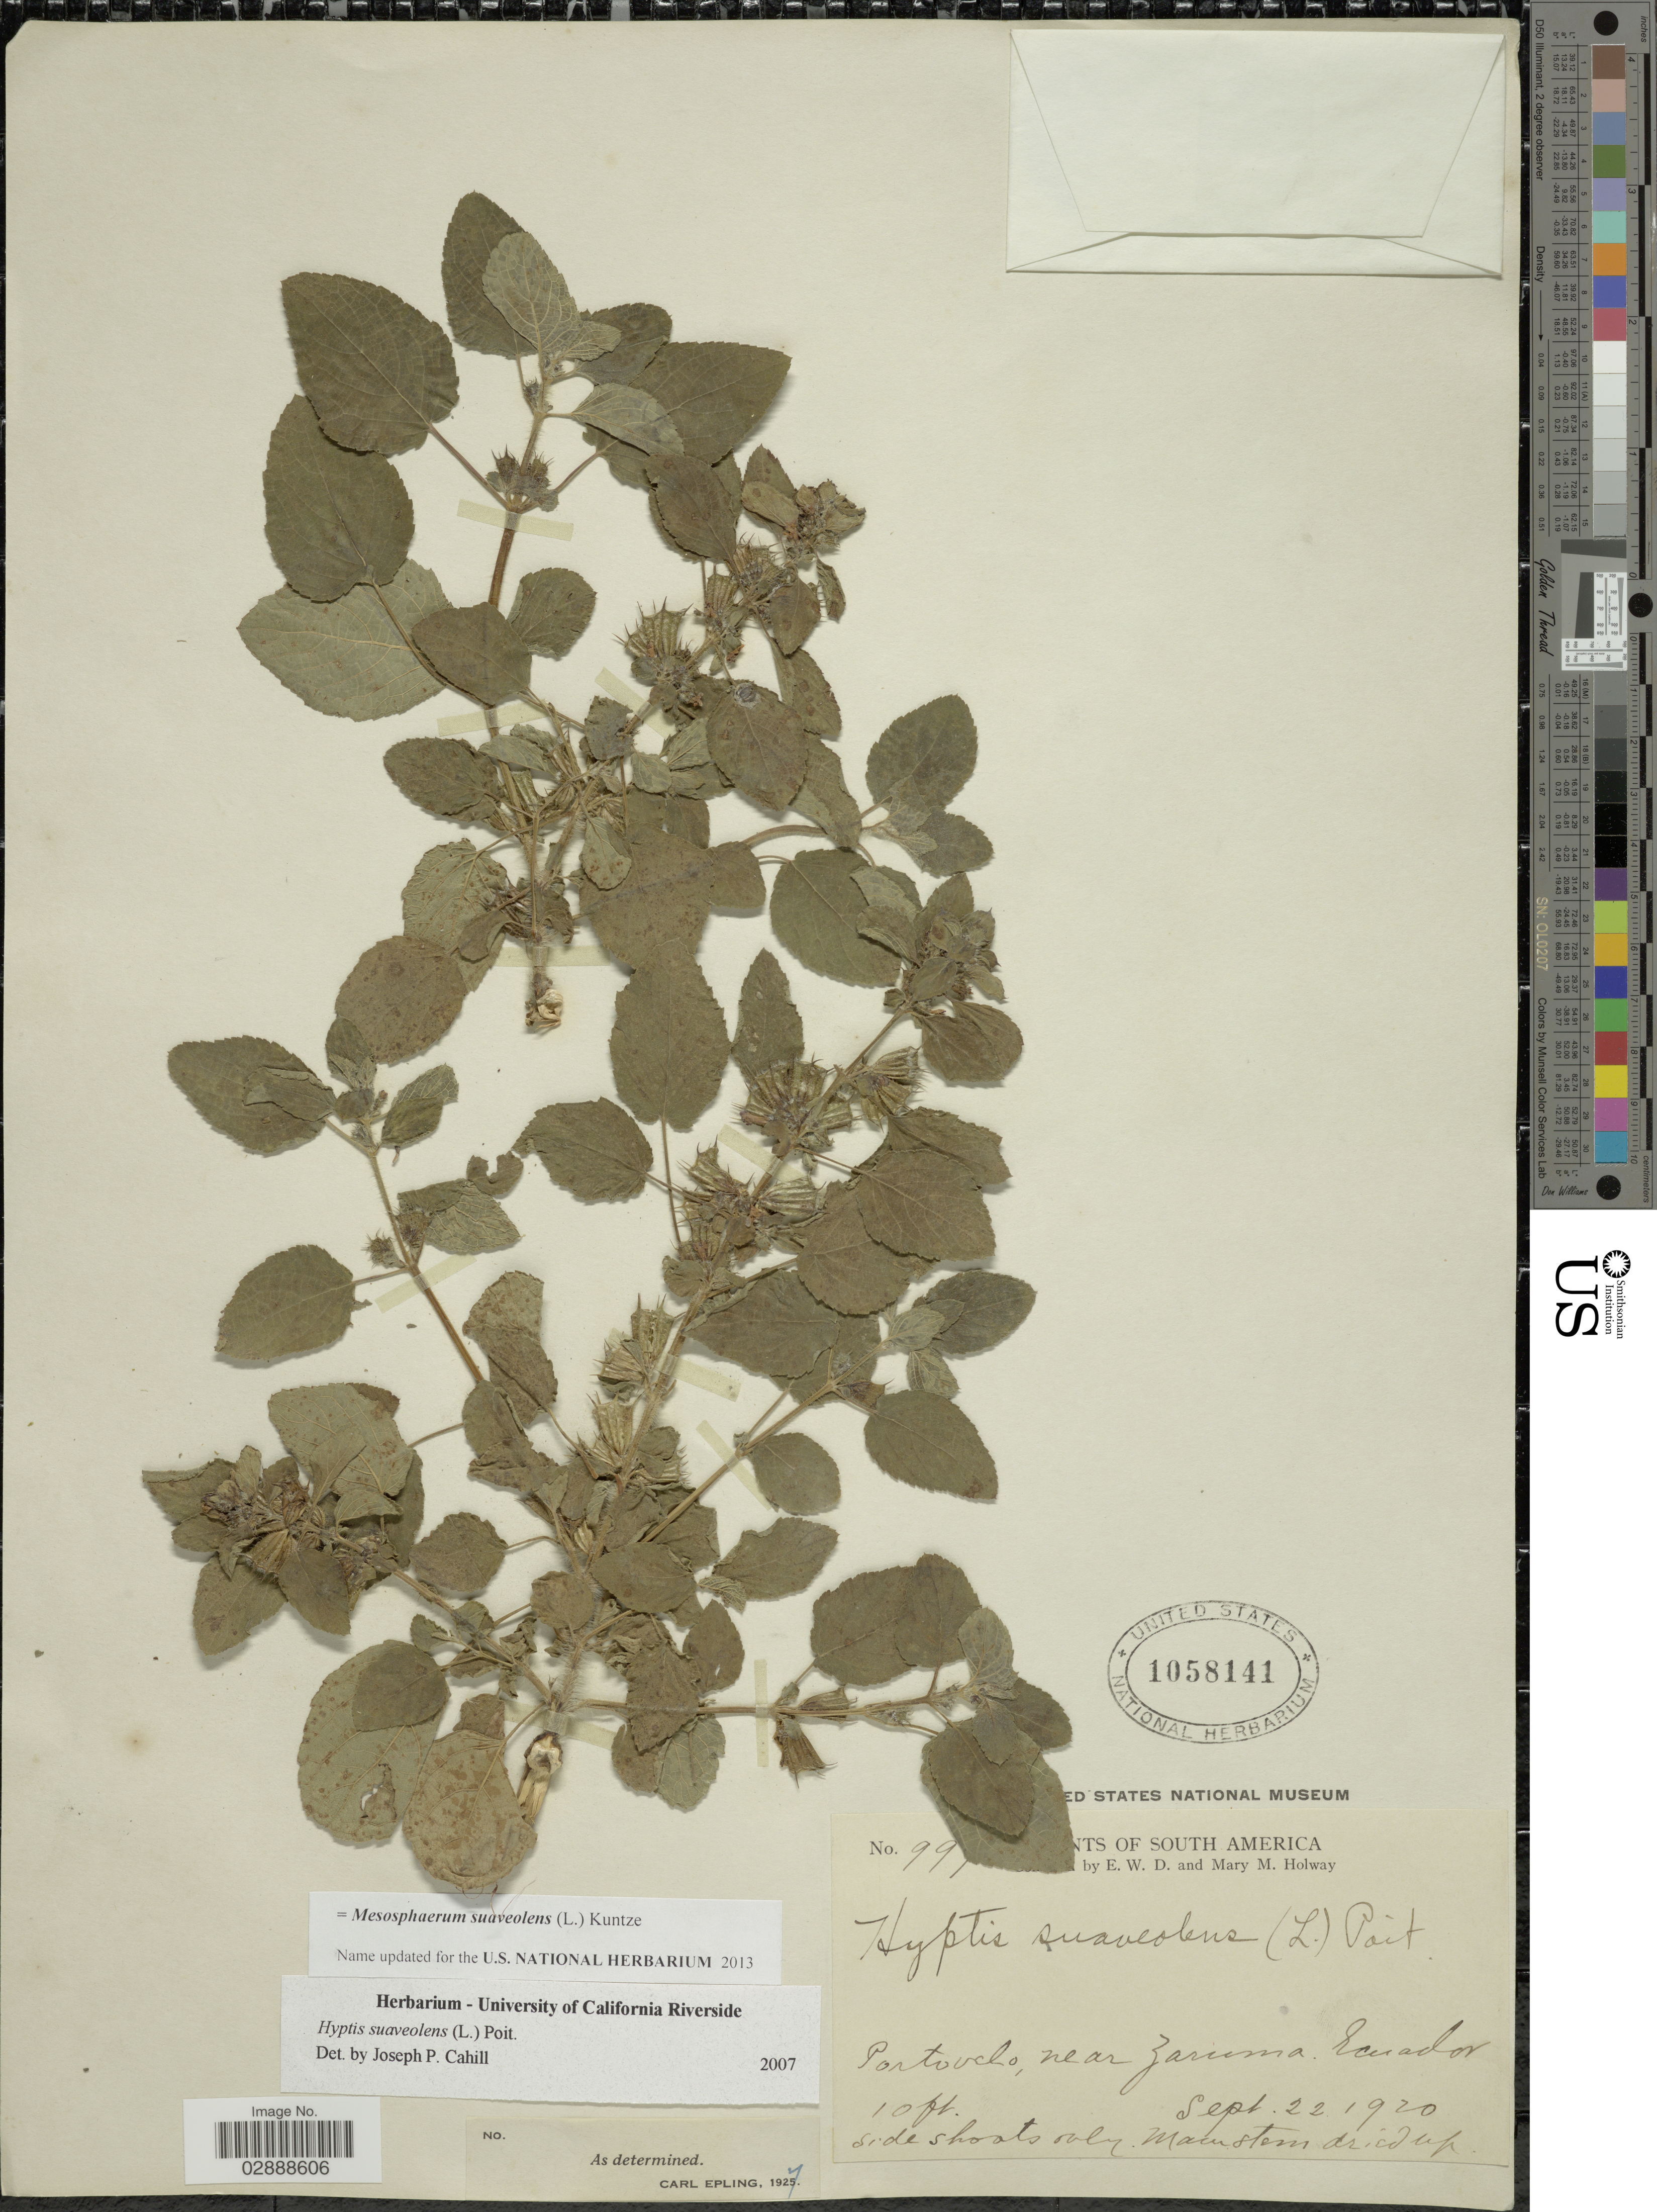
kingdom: Plantae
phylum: Tracheophyta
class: Magnoliopsida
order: Lamiales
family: Lamiaceae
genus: Mesosphaerum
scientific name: Mesosphaerum suaveolens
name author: (L.) Kuntze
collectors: E. W. D. Holway & M. M. Holway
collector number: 991*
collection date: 1920-09-22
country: Ecuador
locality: Portovelo, near Zaruma.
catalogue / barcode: US 1058141